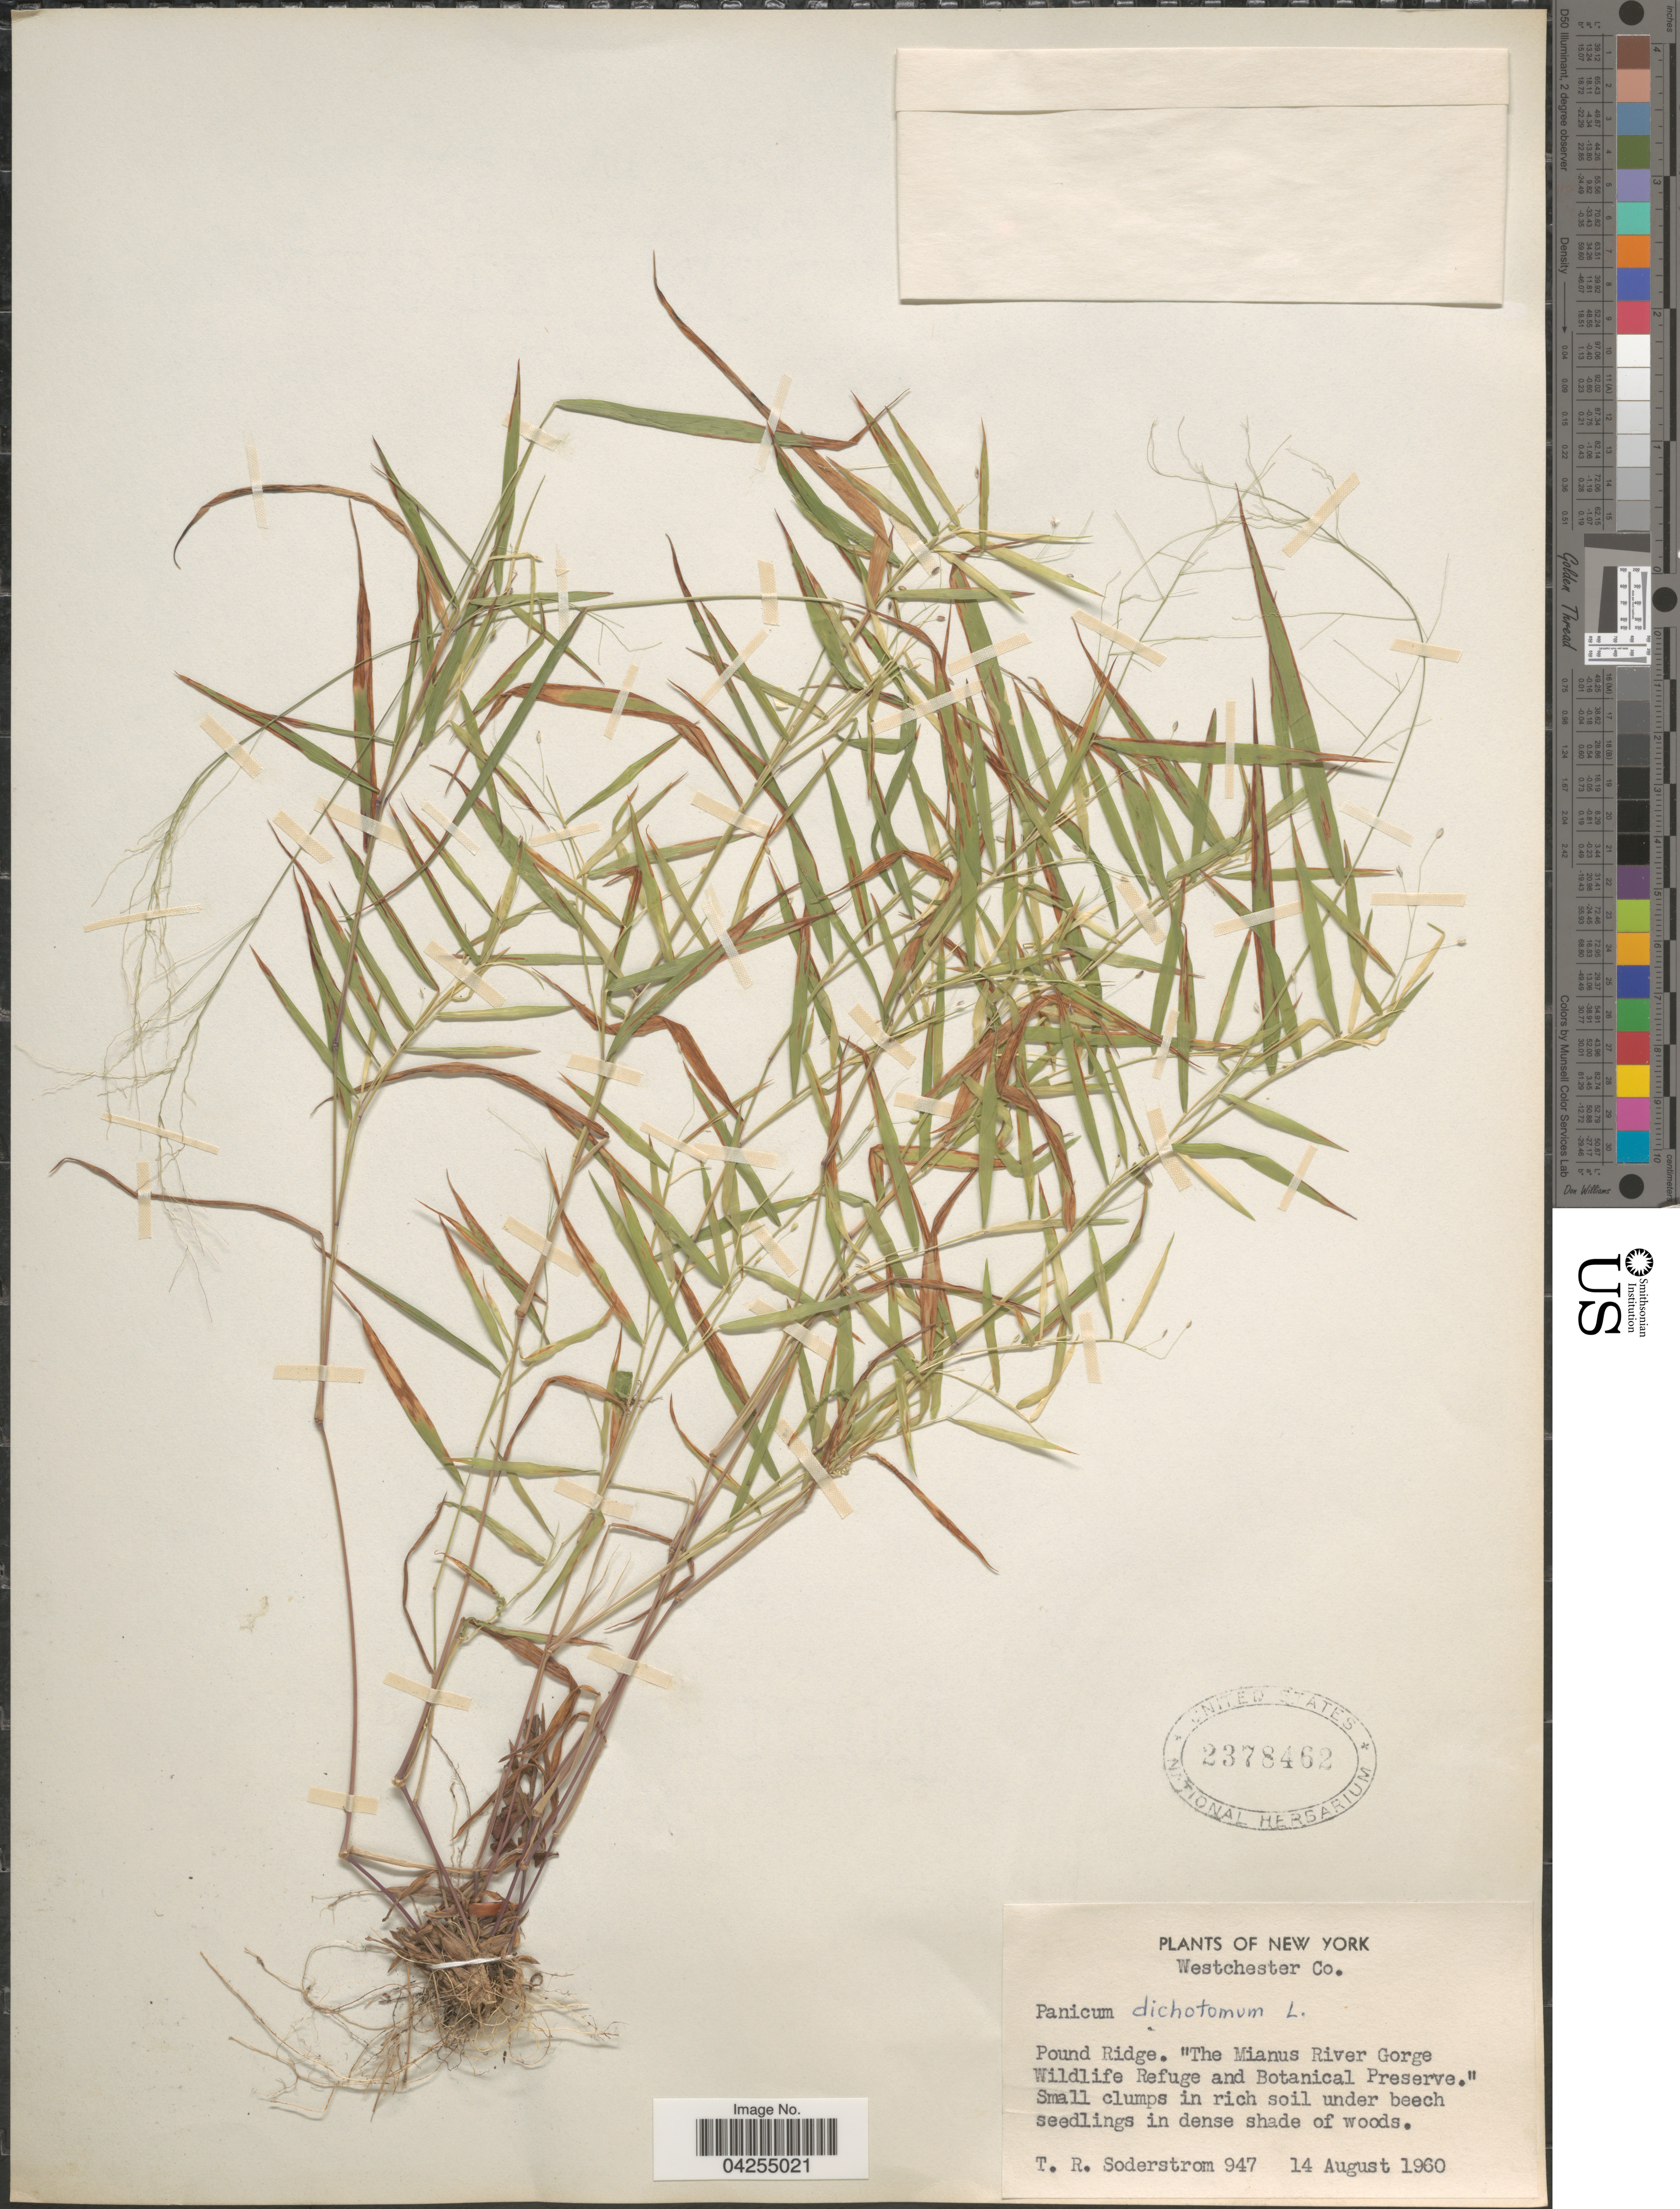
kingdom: Plantae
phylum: Tracheophyta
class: Liliopsida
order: Poales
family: Poaceae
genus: Dichanthelium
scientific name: Dichanthelium dichotomum var. dichotomum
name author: (L.) Gould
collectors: T. R. Soderstrom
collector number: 947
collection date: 1960-08-14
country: United States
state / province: New York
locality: Westchester Co. Pound Ridge. "The Mianus River Gorge Wildlife Refuge and Botanical Preserve."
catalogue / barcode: US 2378462